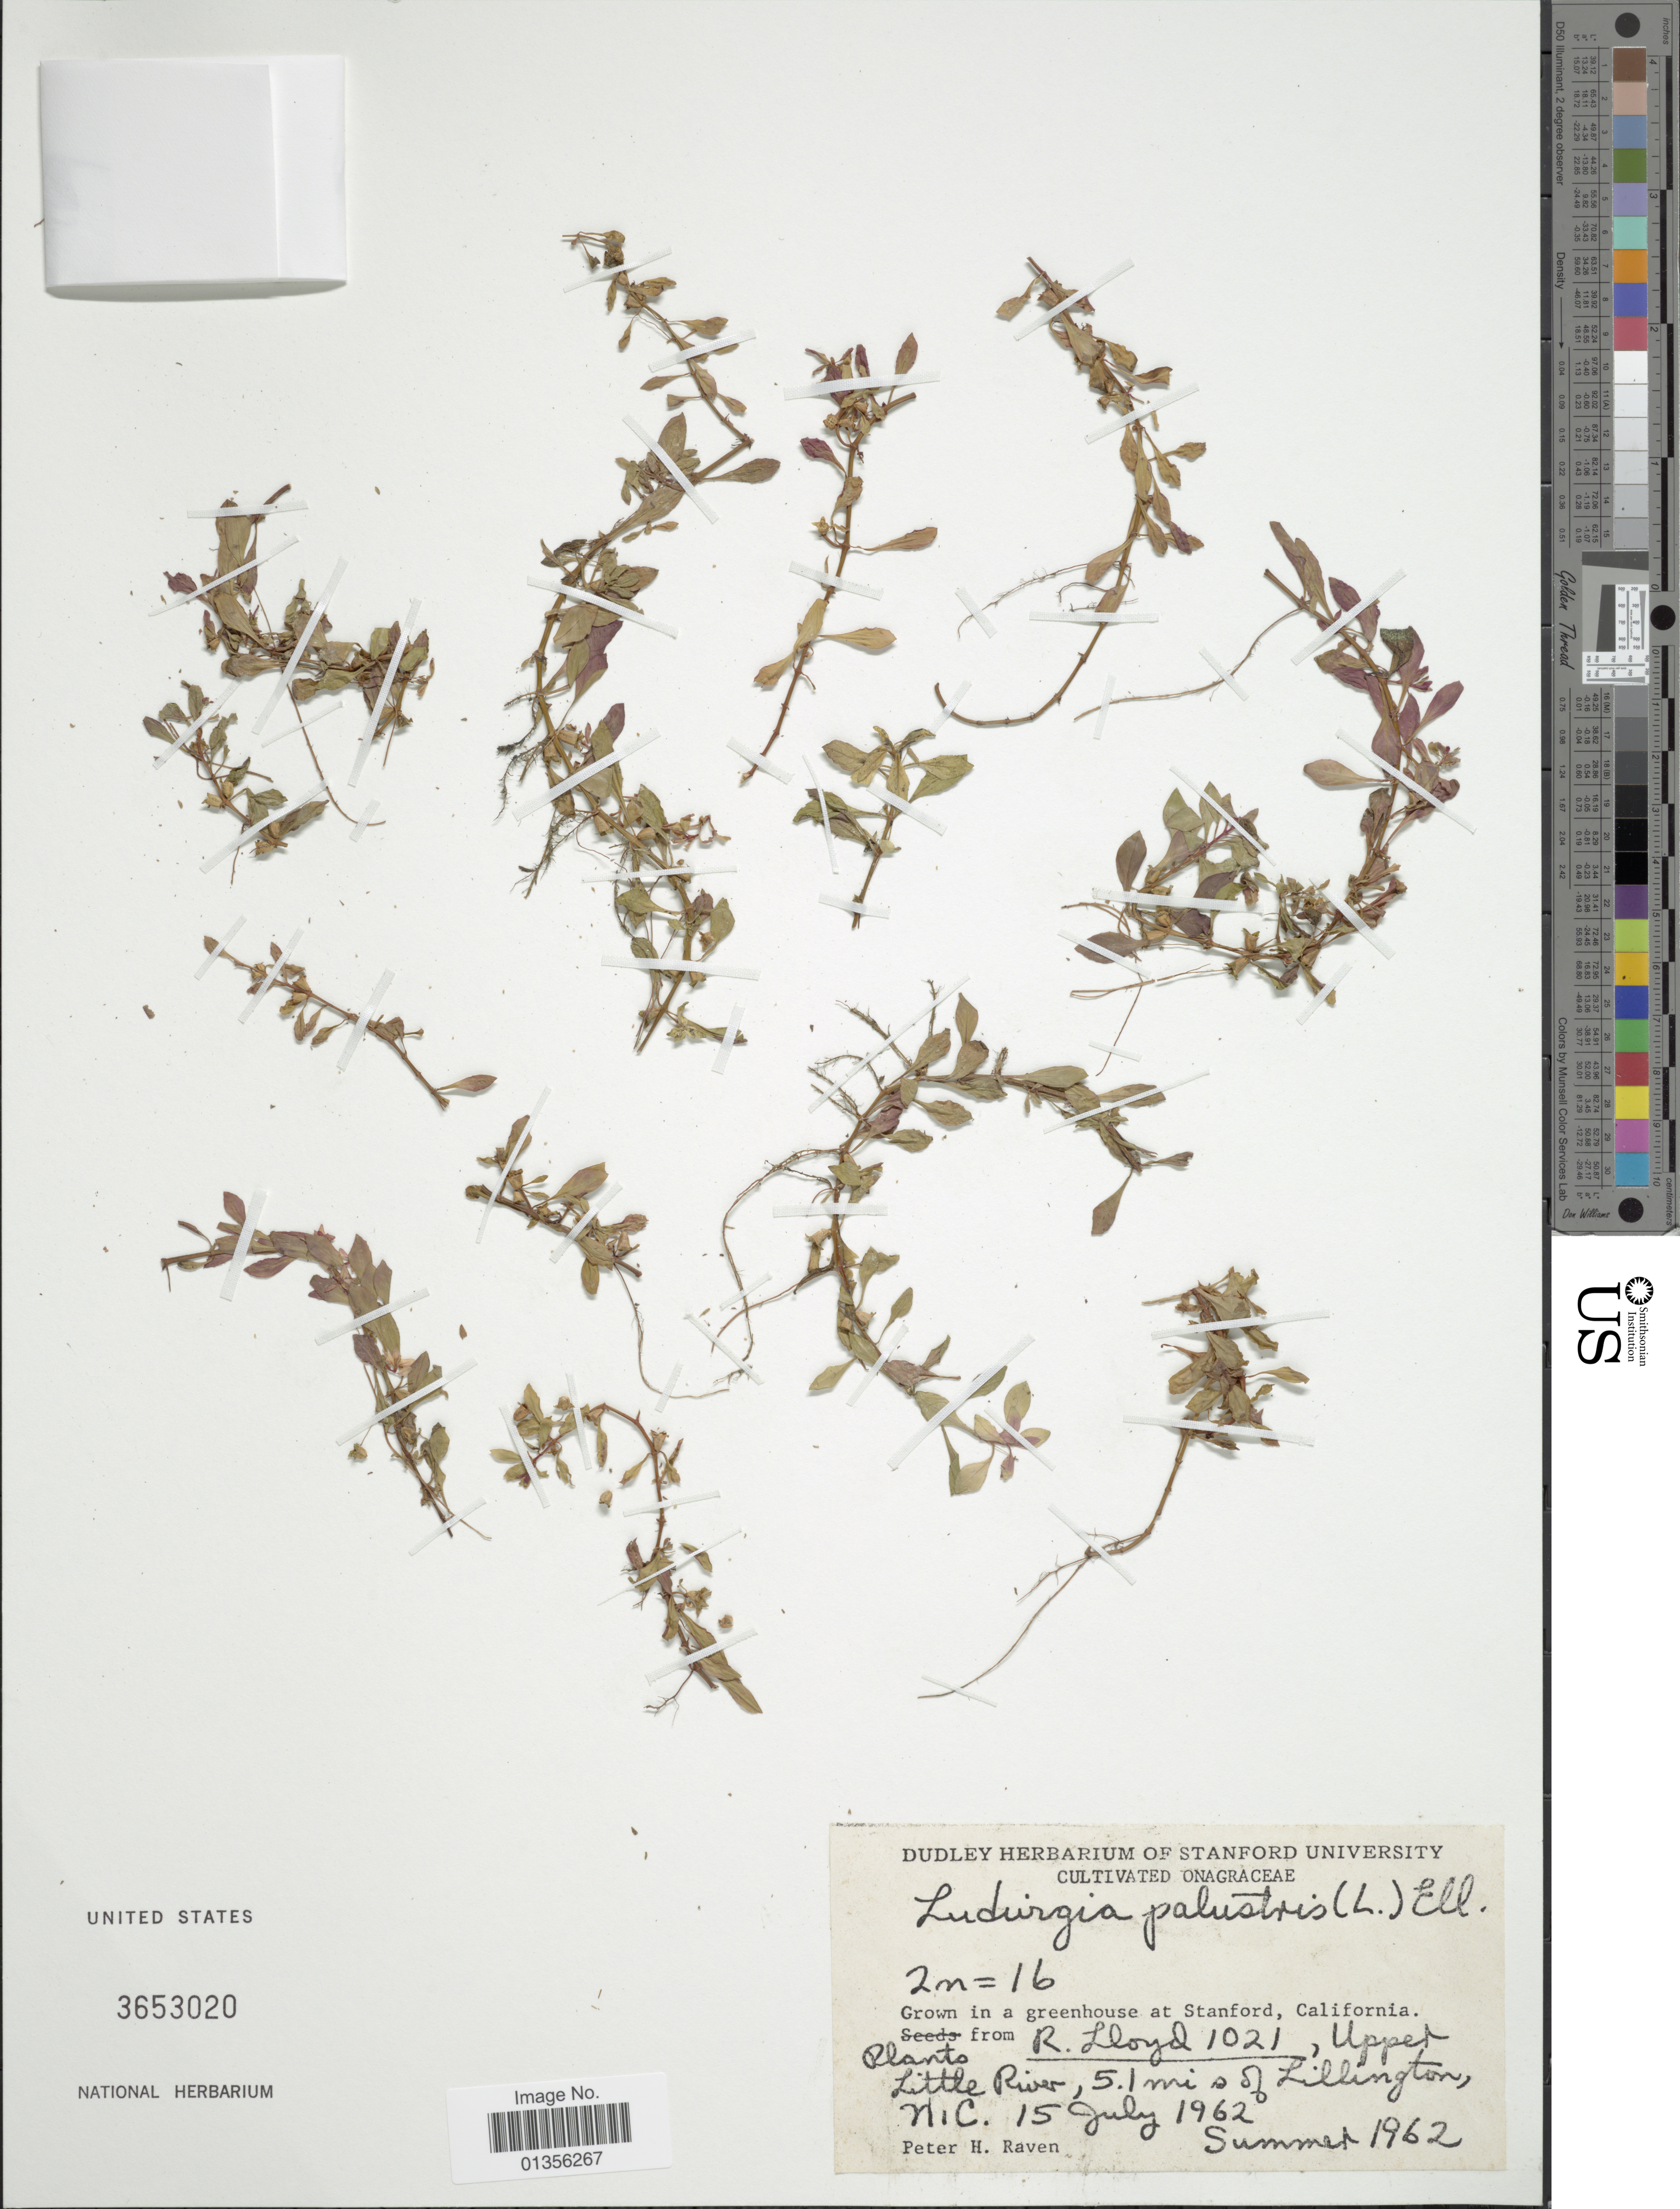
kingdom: Plantae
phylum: Tracheophyta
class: Magnoliopsida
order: Myrtales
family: Onagraceae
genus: Ludwigia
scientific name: Ludwigia palustris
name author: (L.) Elliott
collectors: R. Lloyd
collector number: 1021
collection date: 1962-07-15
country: United States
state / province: California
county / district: Santa Clara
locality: Grown in a greenhouse at Stanford. Upper Little River, 5.1 mi s of Lillington.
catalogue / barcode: US 3653020